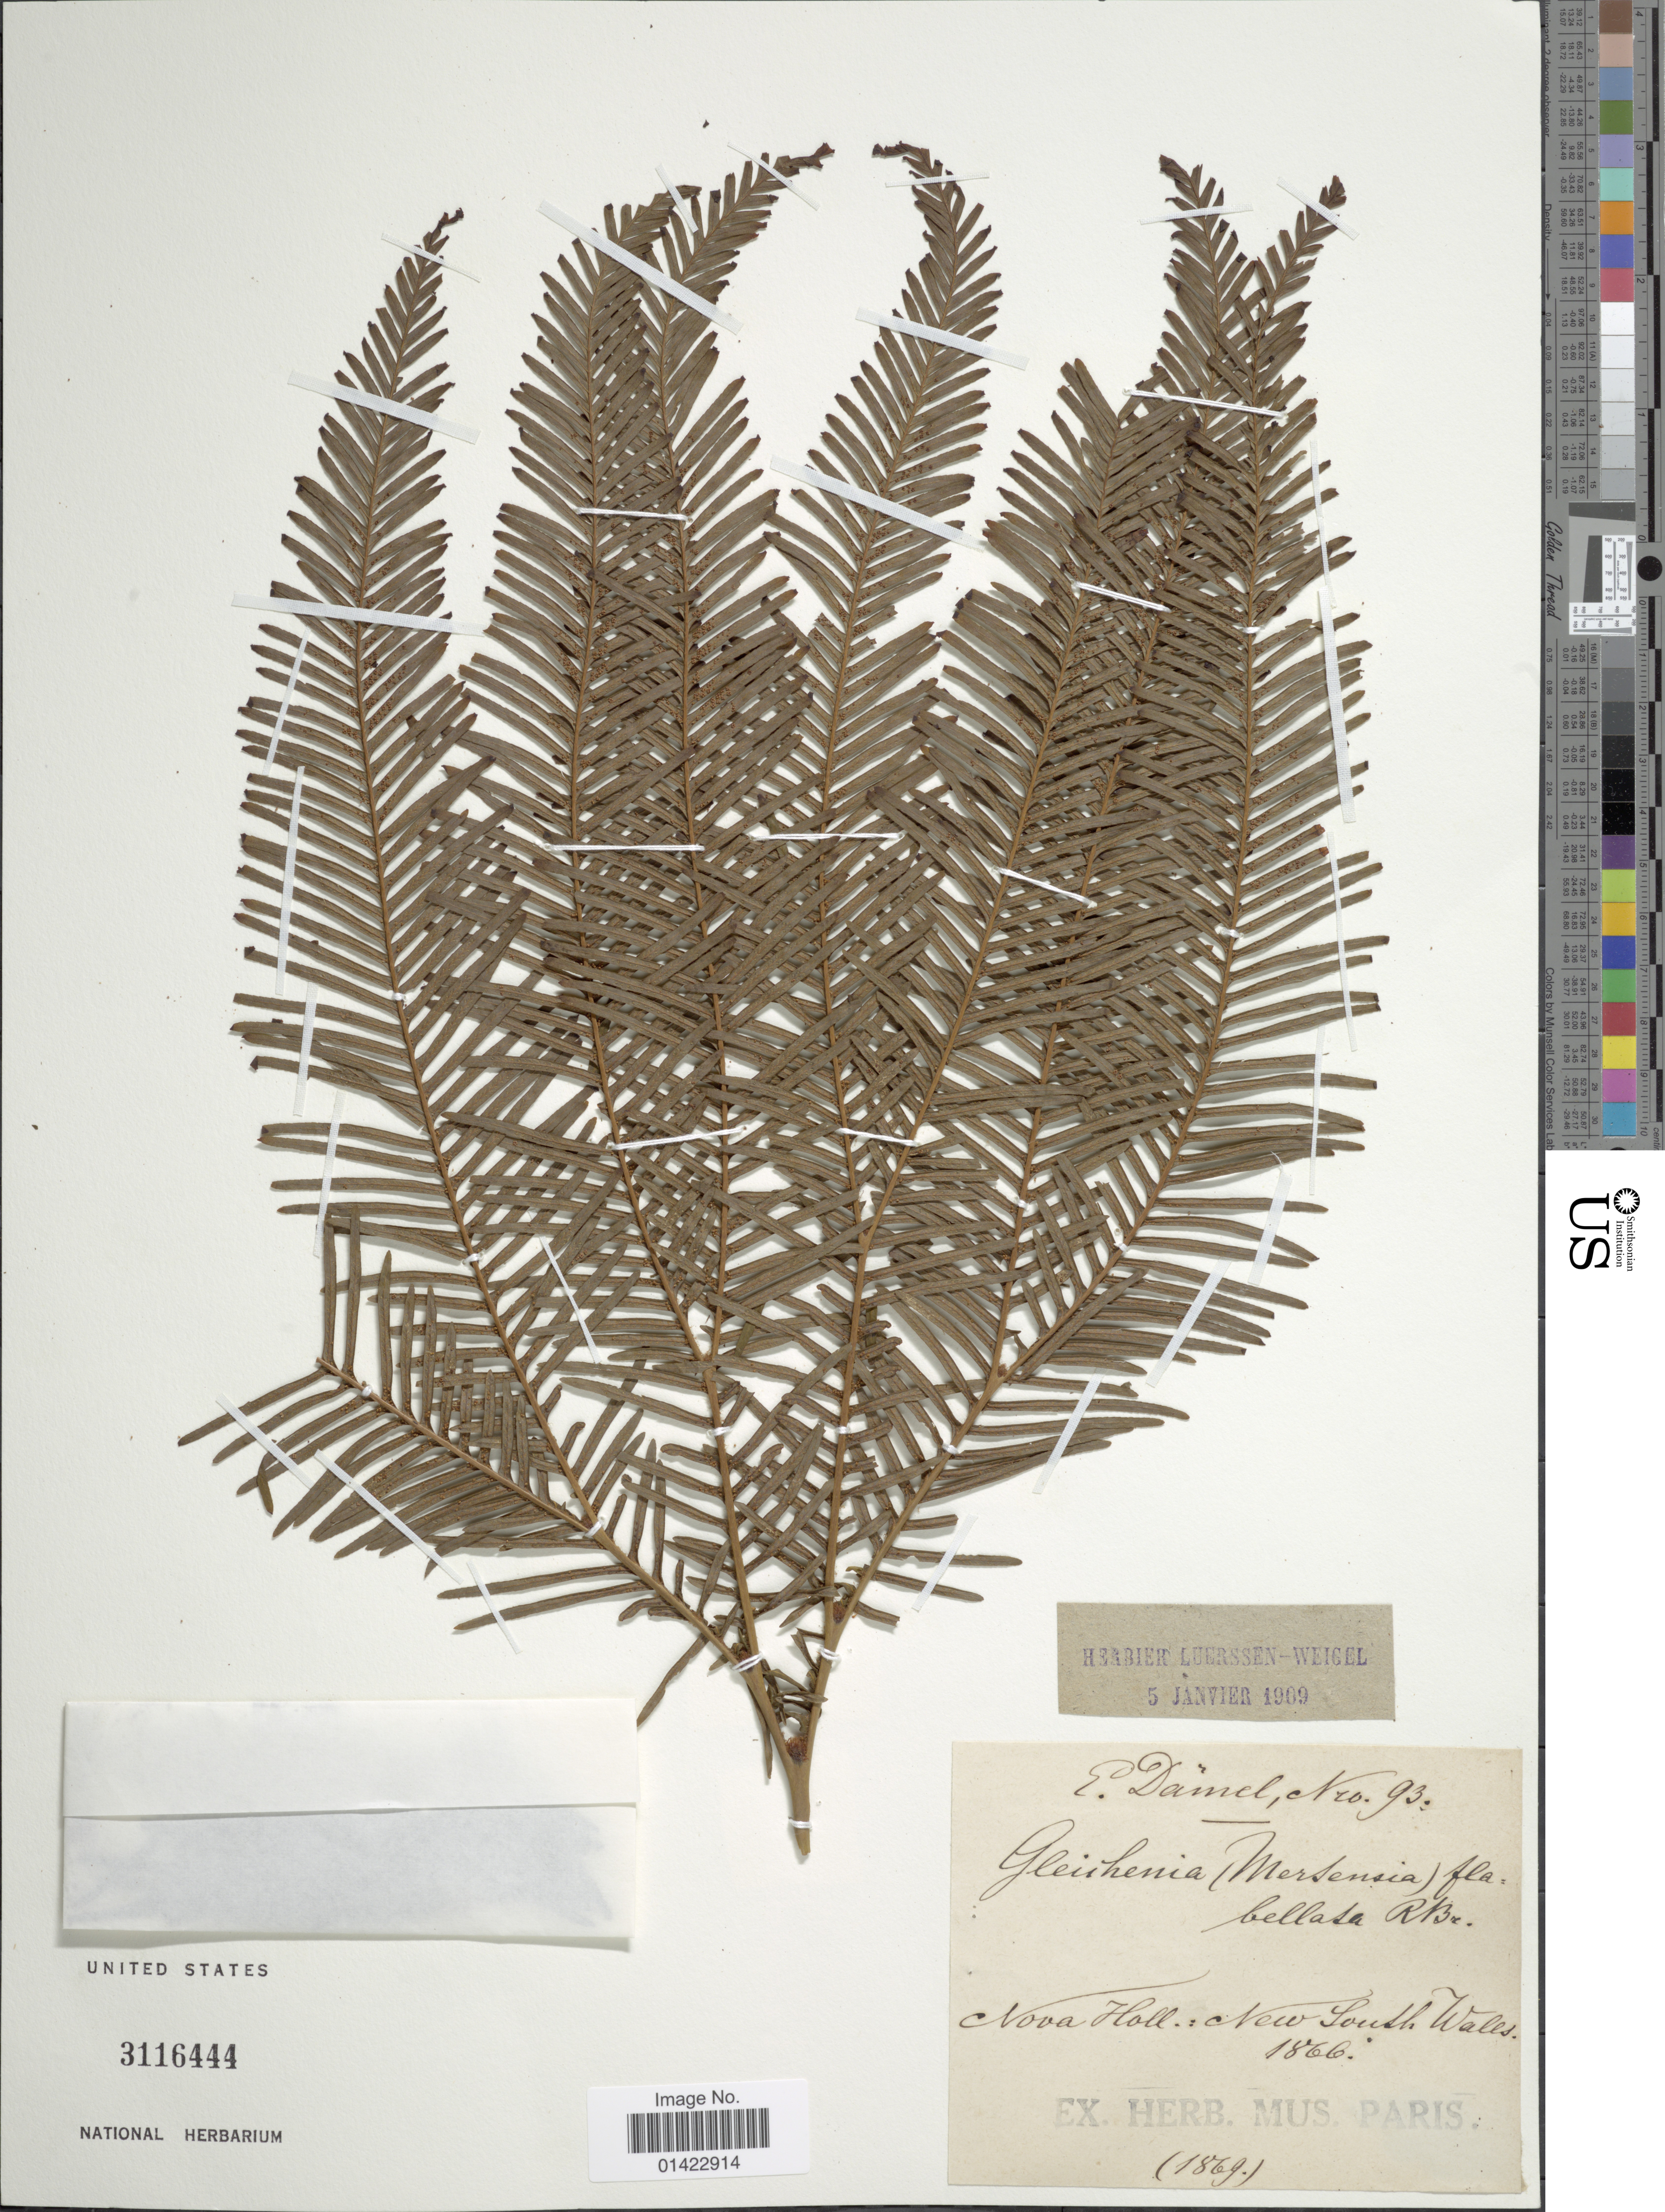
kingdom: Plantae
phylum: Tracheophyta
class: Polypodiopsida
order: Gleicheniales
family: Gleicheniaceae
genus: Sticherus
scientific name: Sticherus flabellatus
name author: (R. Br.) H. St. John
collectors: E. Daniel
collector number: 93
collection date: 1866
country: Australia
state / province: New South Wales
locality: Nova Holl.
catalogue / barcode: US 3116444